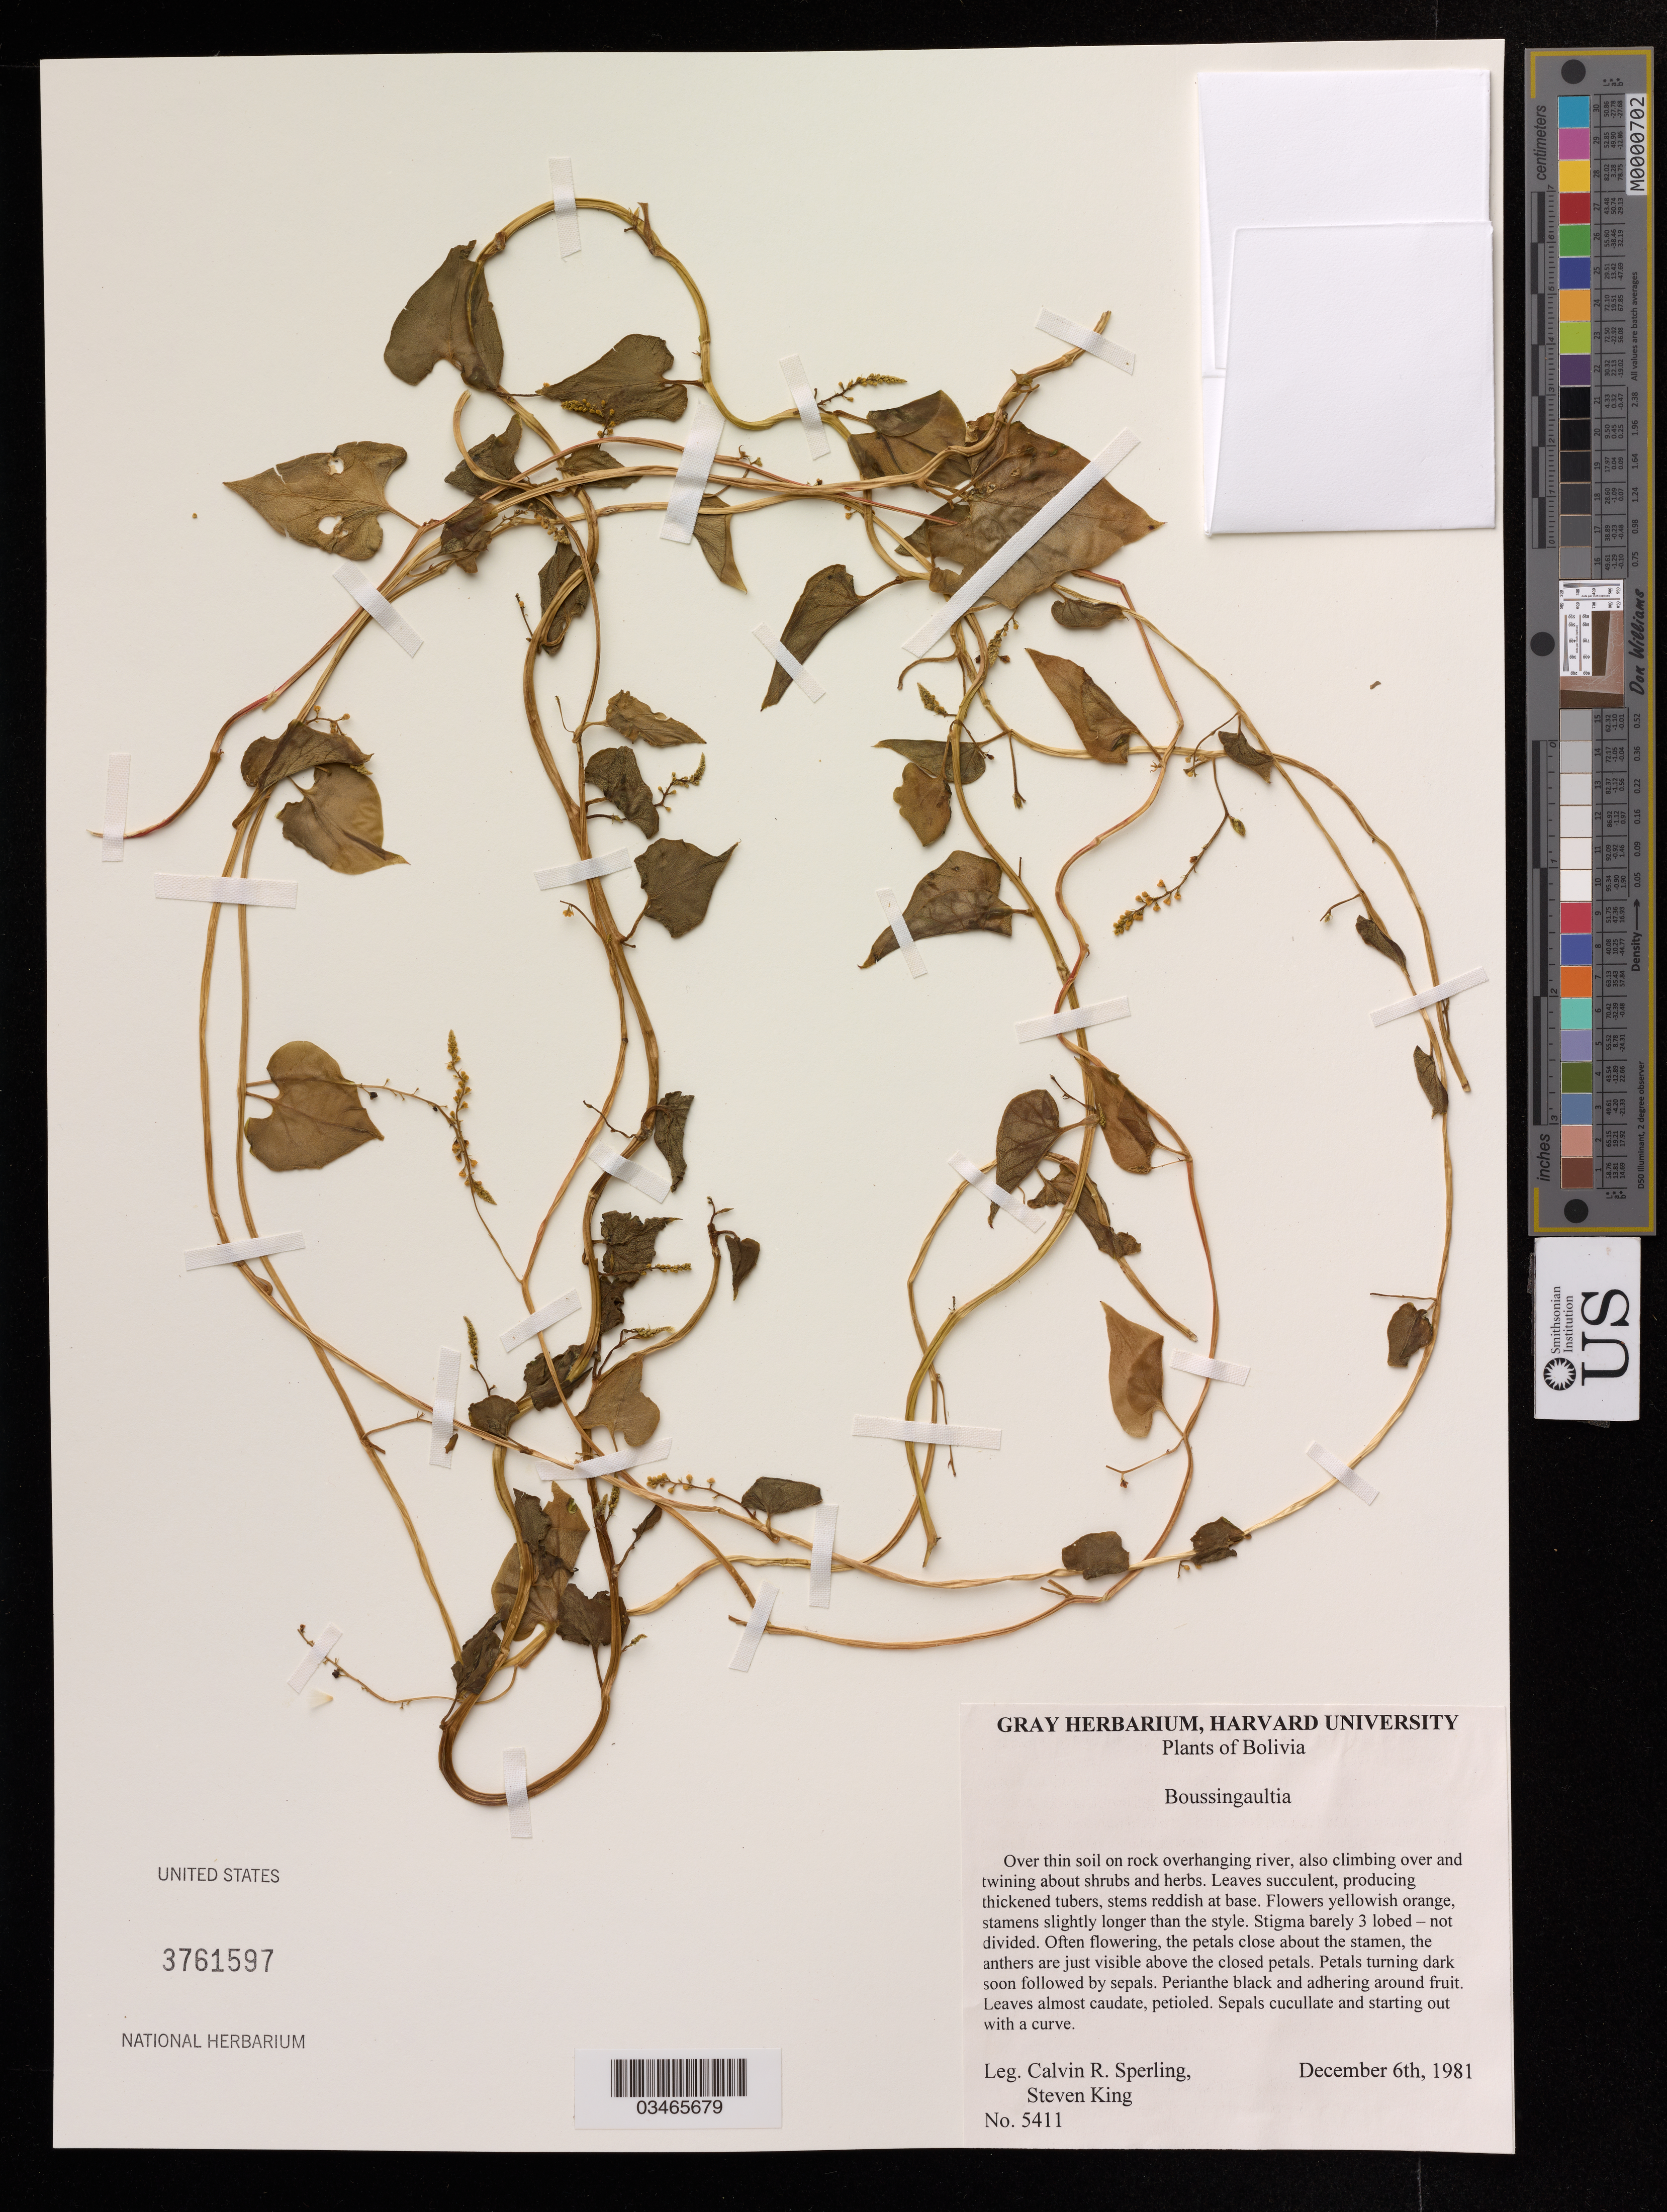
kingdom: Plantae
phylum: Tracheophyta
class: Magnoliopsida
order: Caryophyllales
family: Basellaceae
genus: Boussingaultia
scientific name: Boussingaultia sp.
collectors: C. R. Sperling & S. King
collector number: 5411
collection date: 1981-12-06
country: Bolivia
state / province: Beni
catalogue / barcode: US 3761597